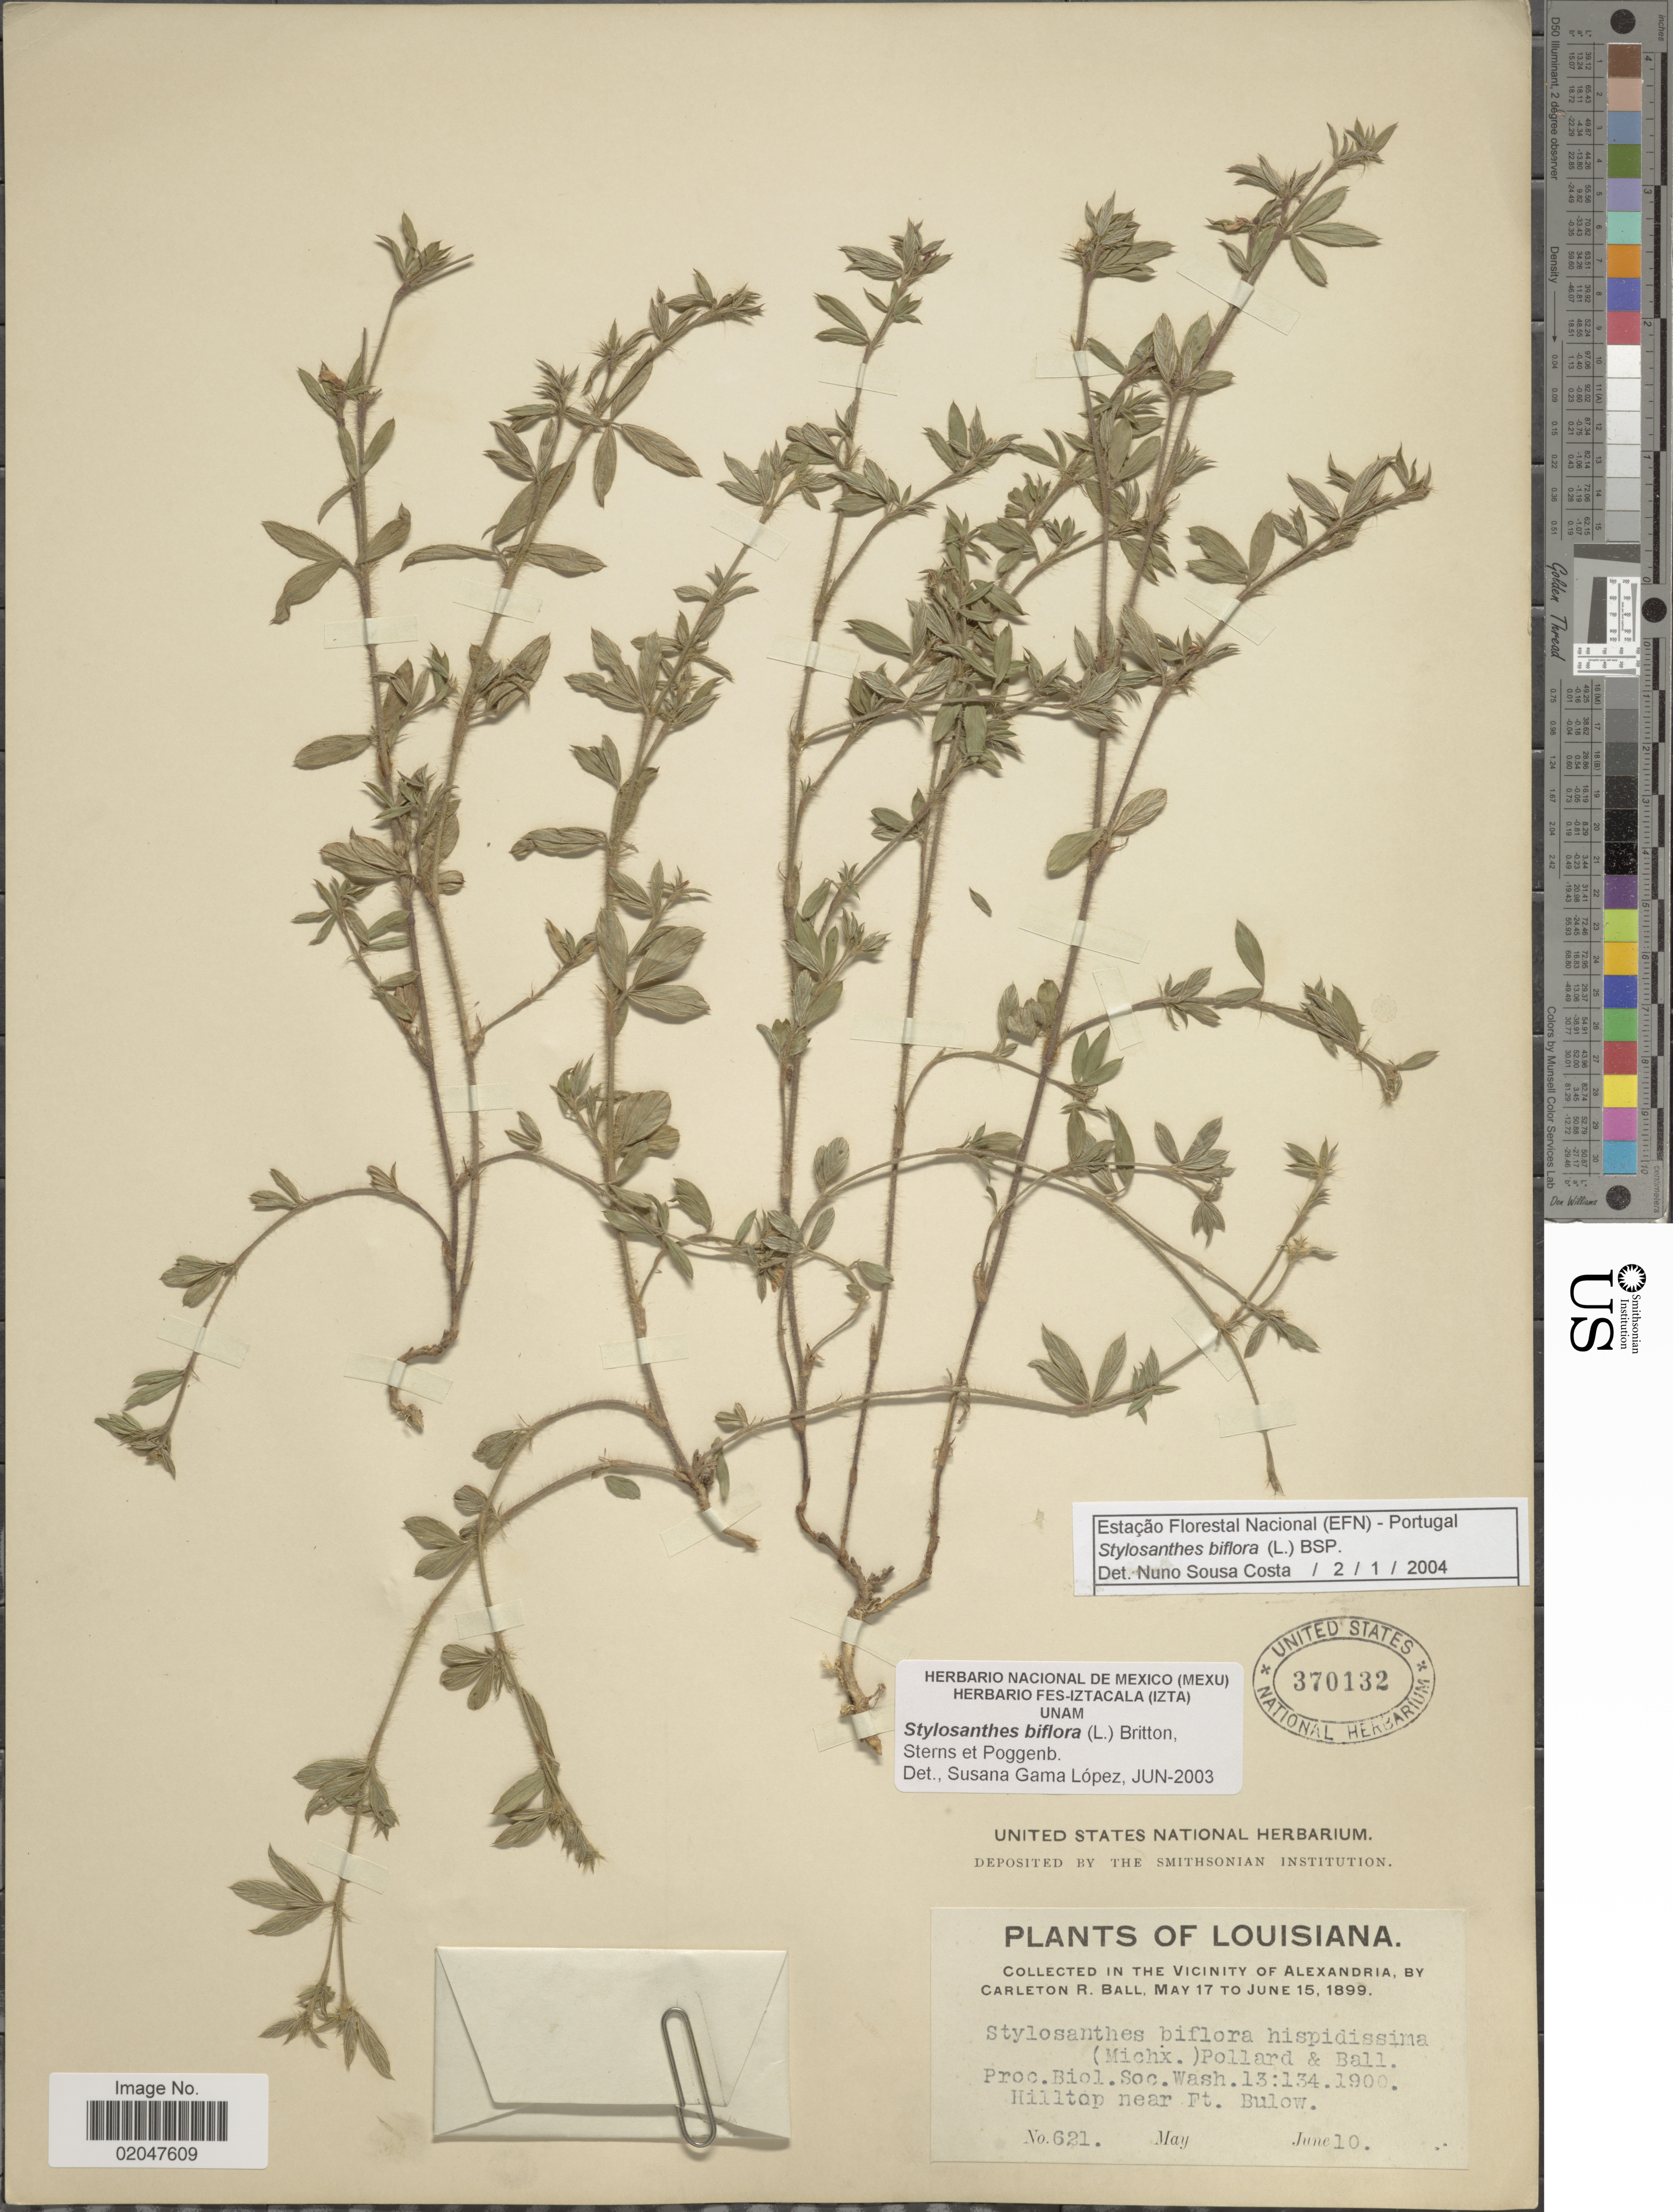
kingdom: Plantae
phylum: Tracheophyta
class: Magnoliopsida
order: Fabales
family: Fabaceae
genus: Stylosanthes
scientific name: Stylosanthes biflora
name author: (L.) Britton et al.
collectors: C. R. Ball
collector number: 621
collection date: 1899-06-10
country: United States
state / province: Louisiana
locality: Vicinity of Alexandria, Hilltop near Ft. Bulow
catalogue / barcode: US 370132